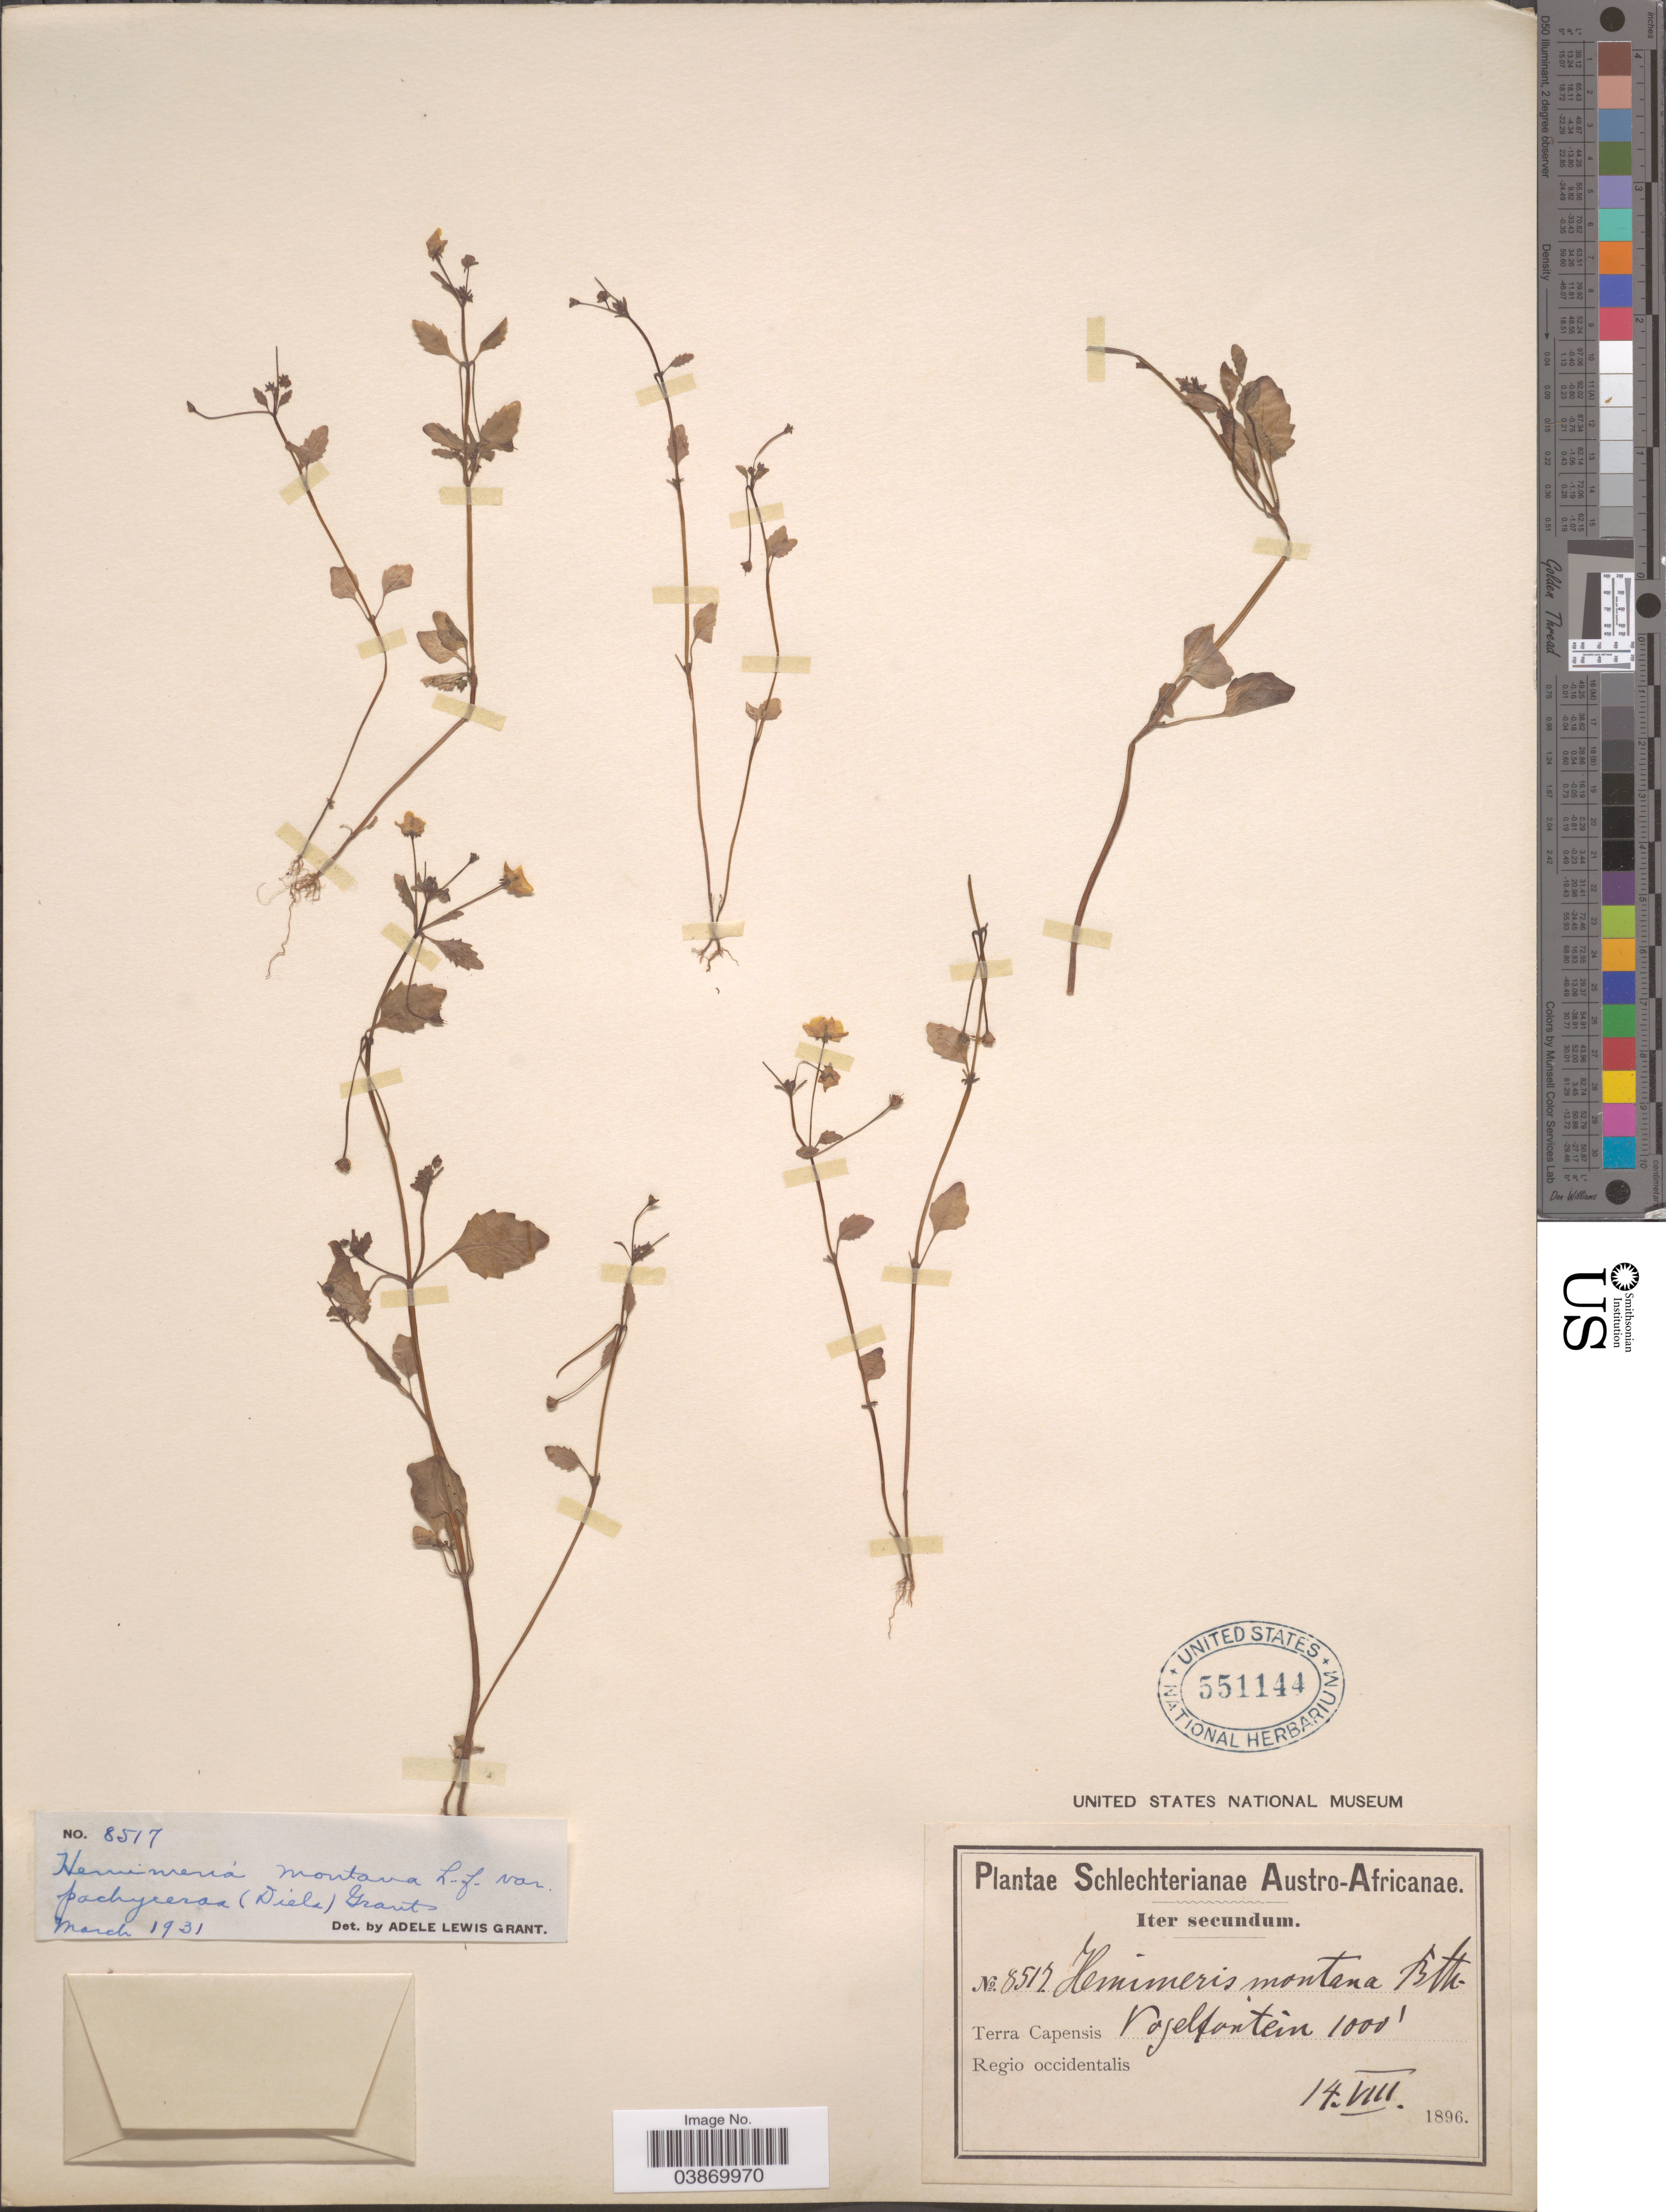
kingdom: Plantae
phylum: Tracheophyta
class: Magnoliopsida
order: Lamiales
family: Scrophulariaceae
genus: Hemimeris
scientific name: Hemimeris montana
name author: L. f.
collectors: Schlechter, --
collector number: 8512*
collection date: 1896-08-14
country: South Africa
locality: Austro-Africanæ. Terra Capensis Vogelfontein. Regio occidentalis.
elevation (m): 305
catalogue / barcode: US 551144